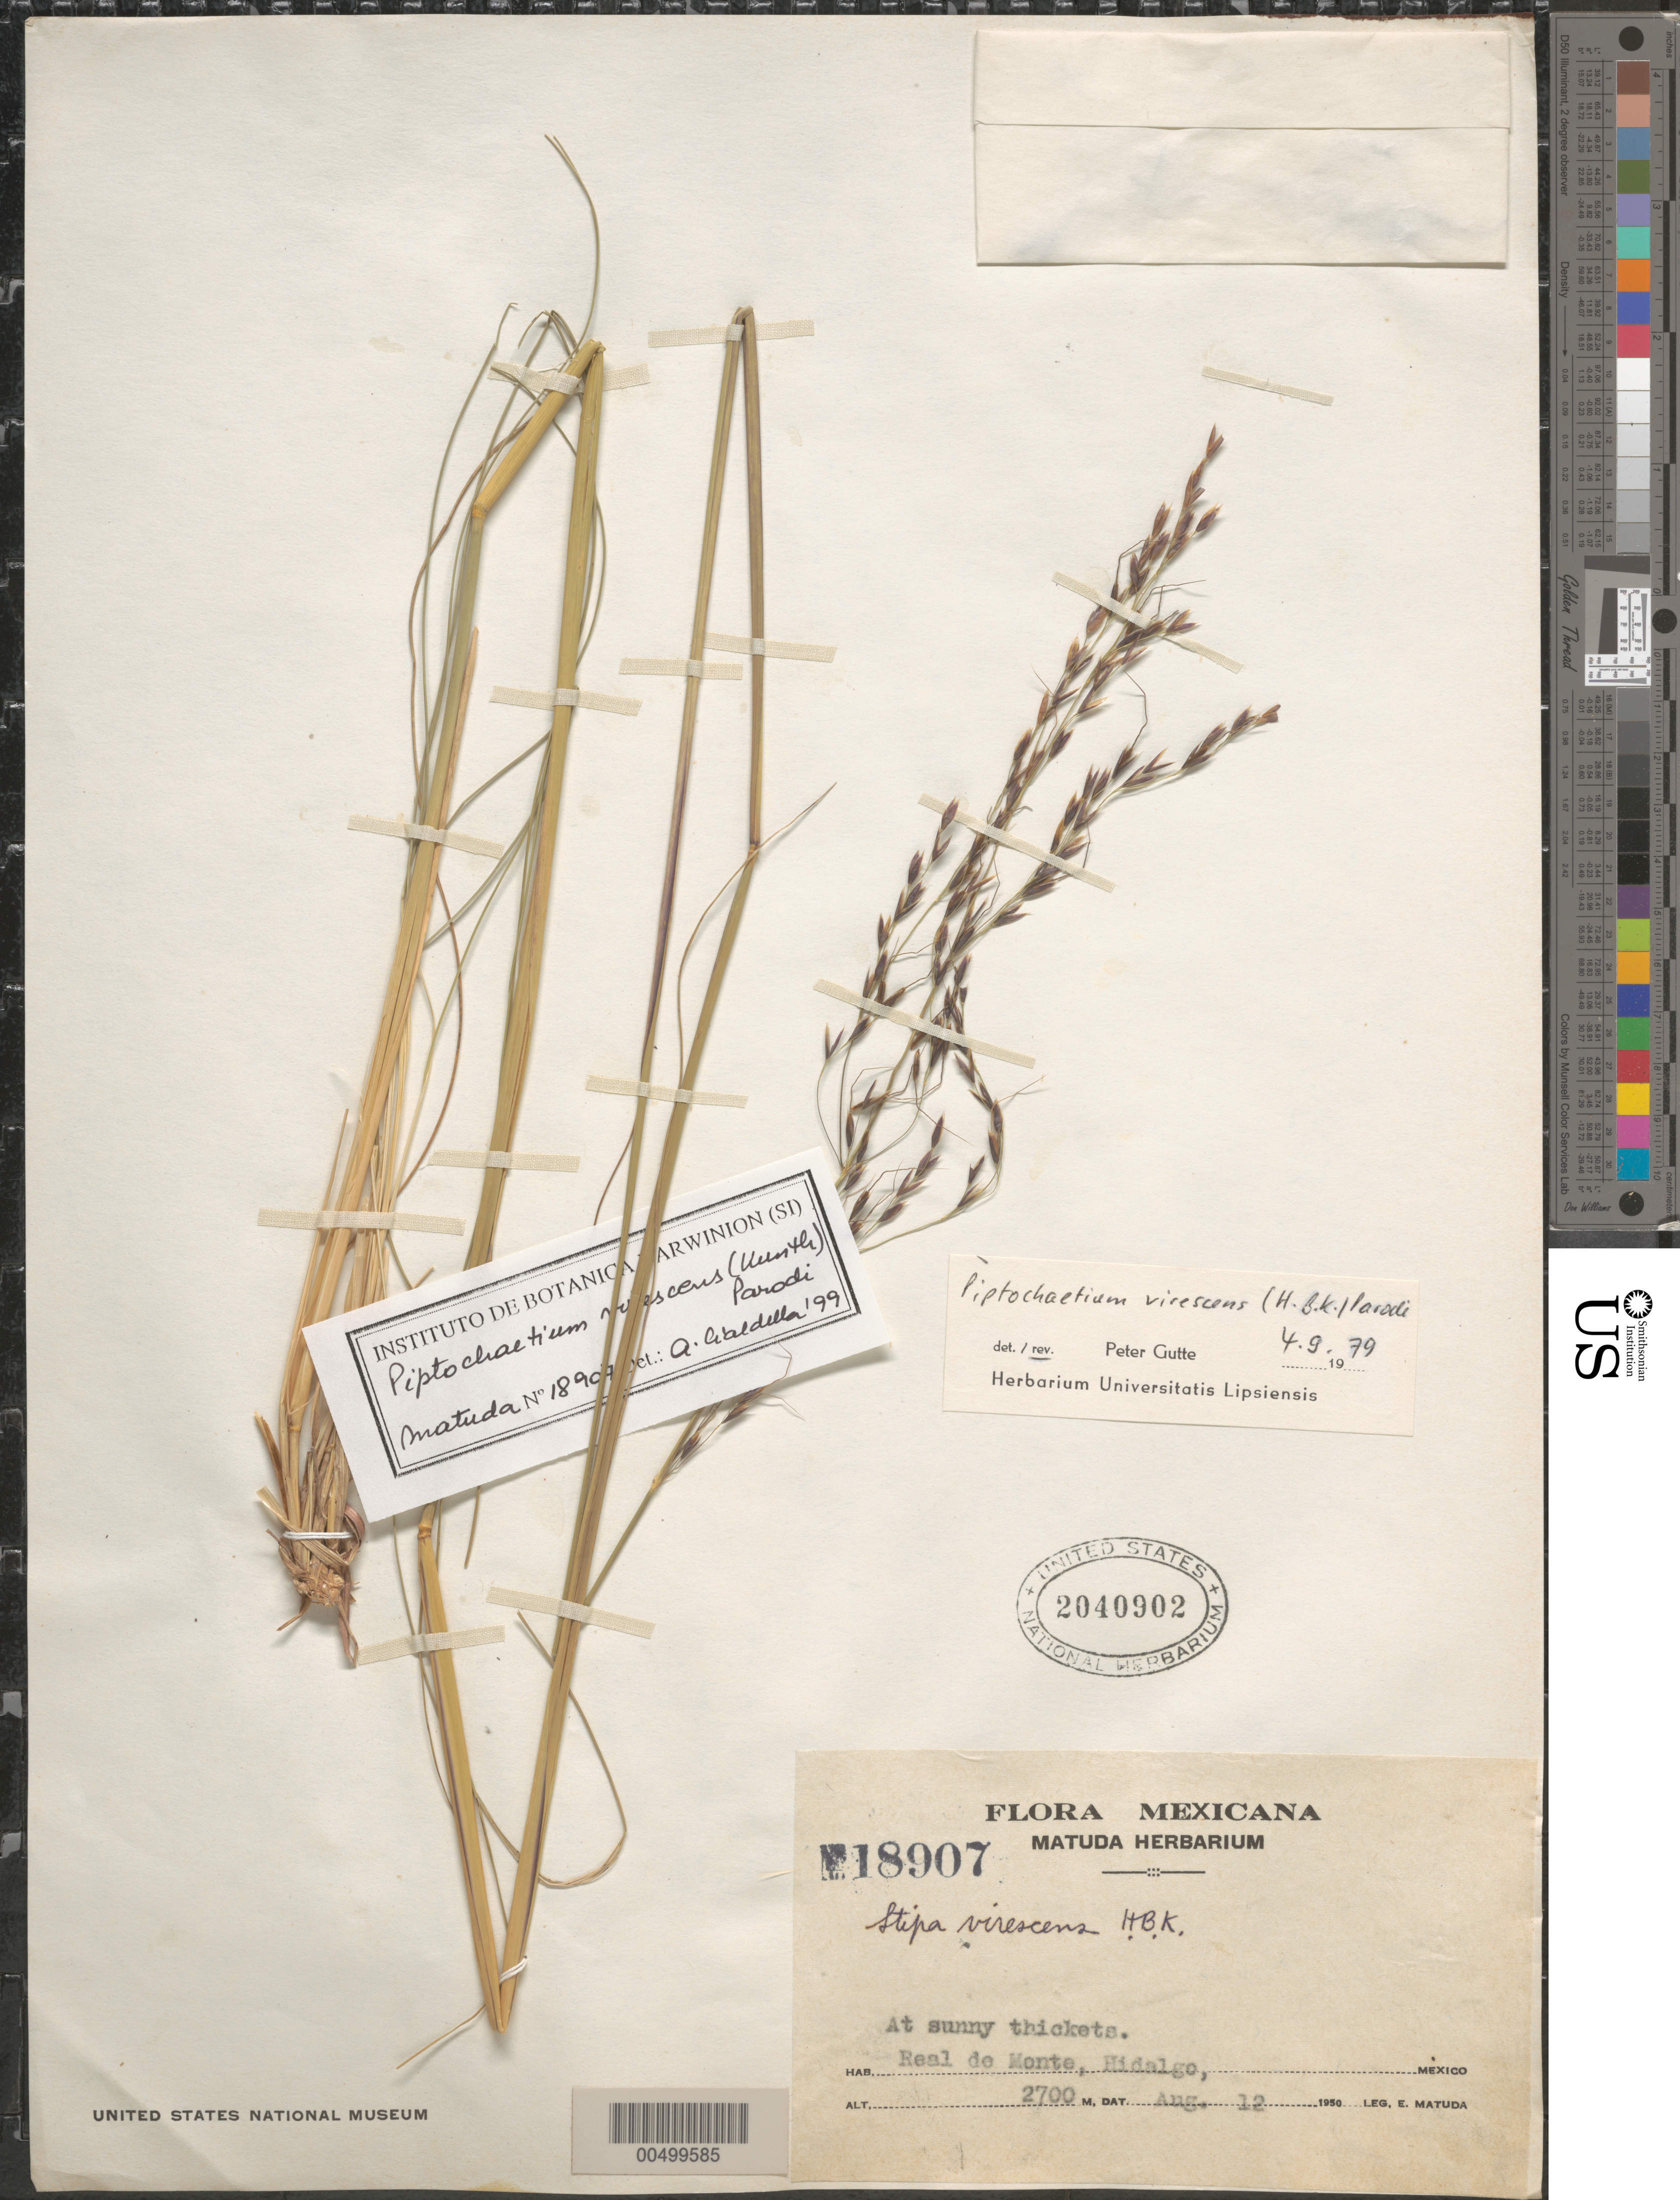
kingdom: Plantae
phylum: Tracheophyta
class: Liliopsida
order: Poales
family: Poaceae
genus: Piptochaetium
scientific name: Piptochaetium virescens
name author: (Kunth) Parodi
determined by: Gutte, P.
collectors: E. Matuda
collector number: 18907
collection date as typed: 12 Aug 1950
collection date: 1950-08-12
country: Mexico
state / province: Hidalgo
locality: Real del Monte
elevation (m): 2700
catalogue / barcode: US 2040902